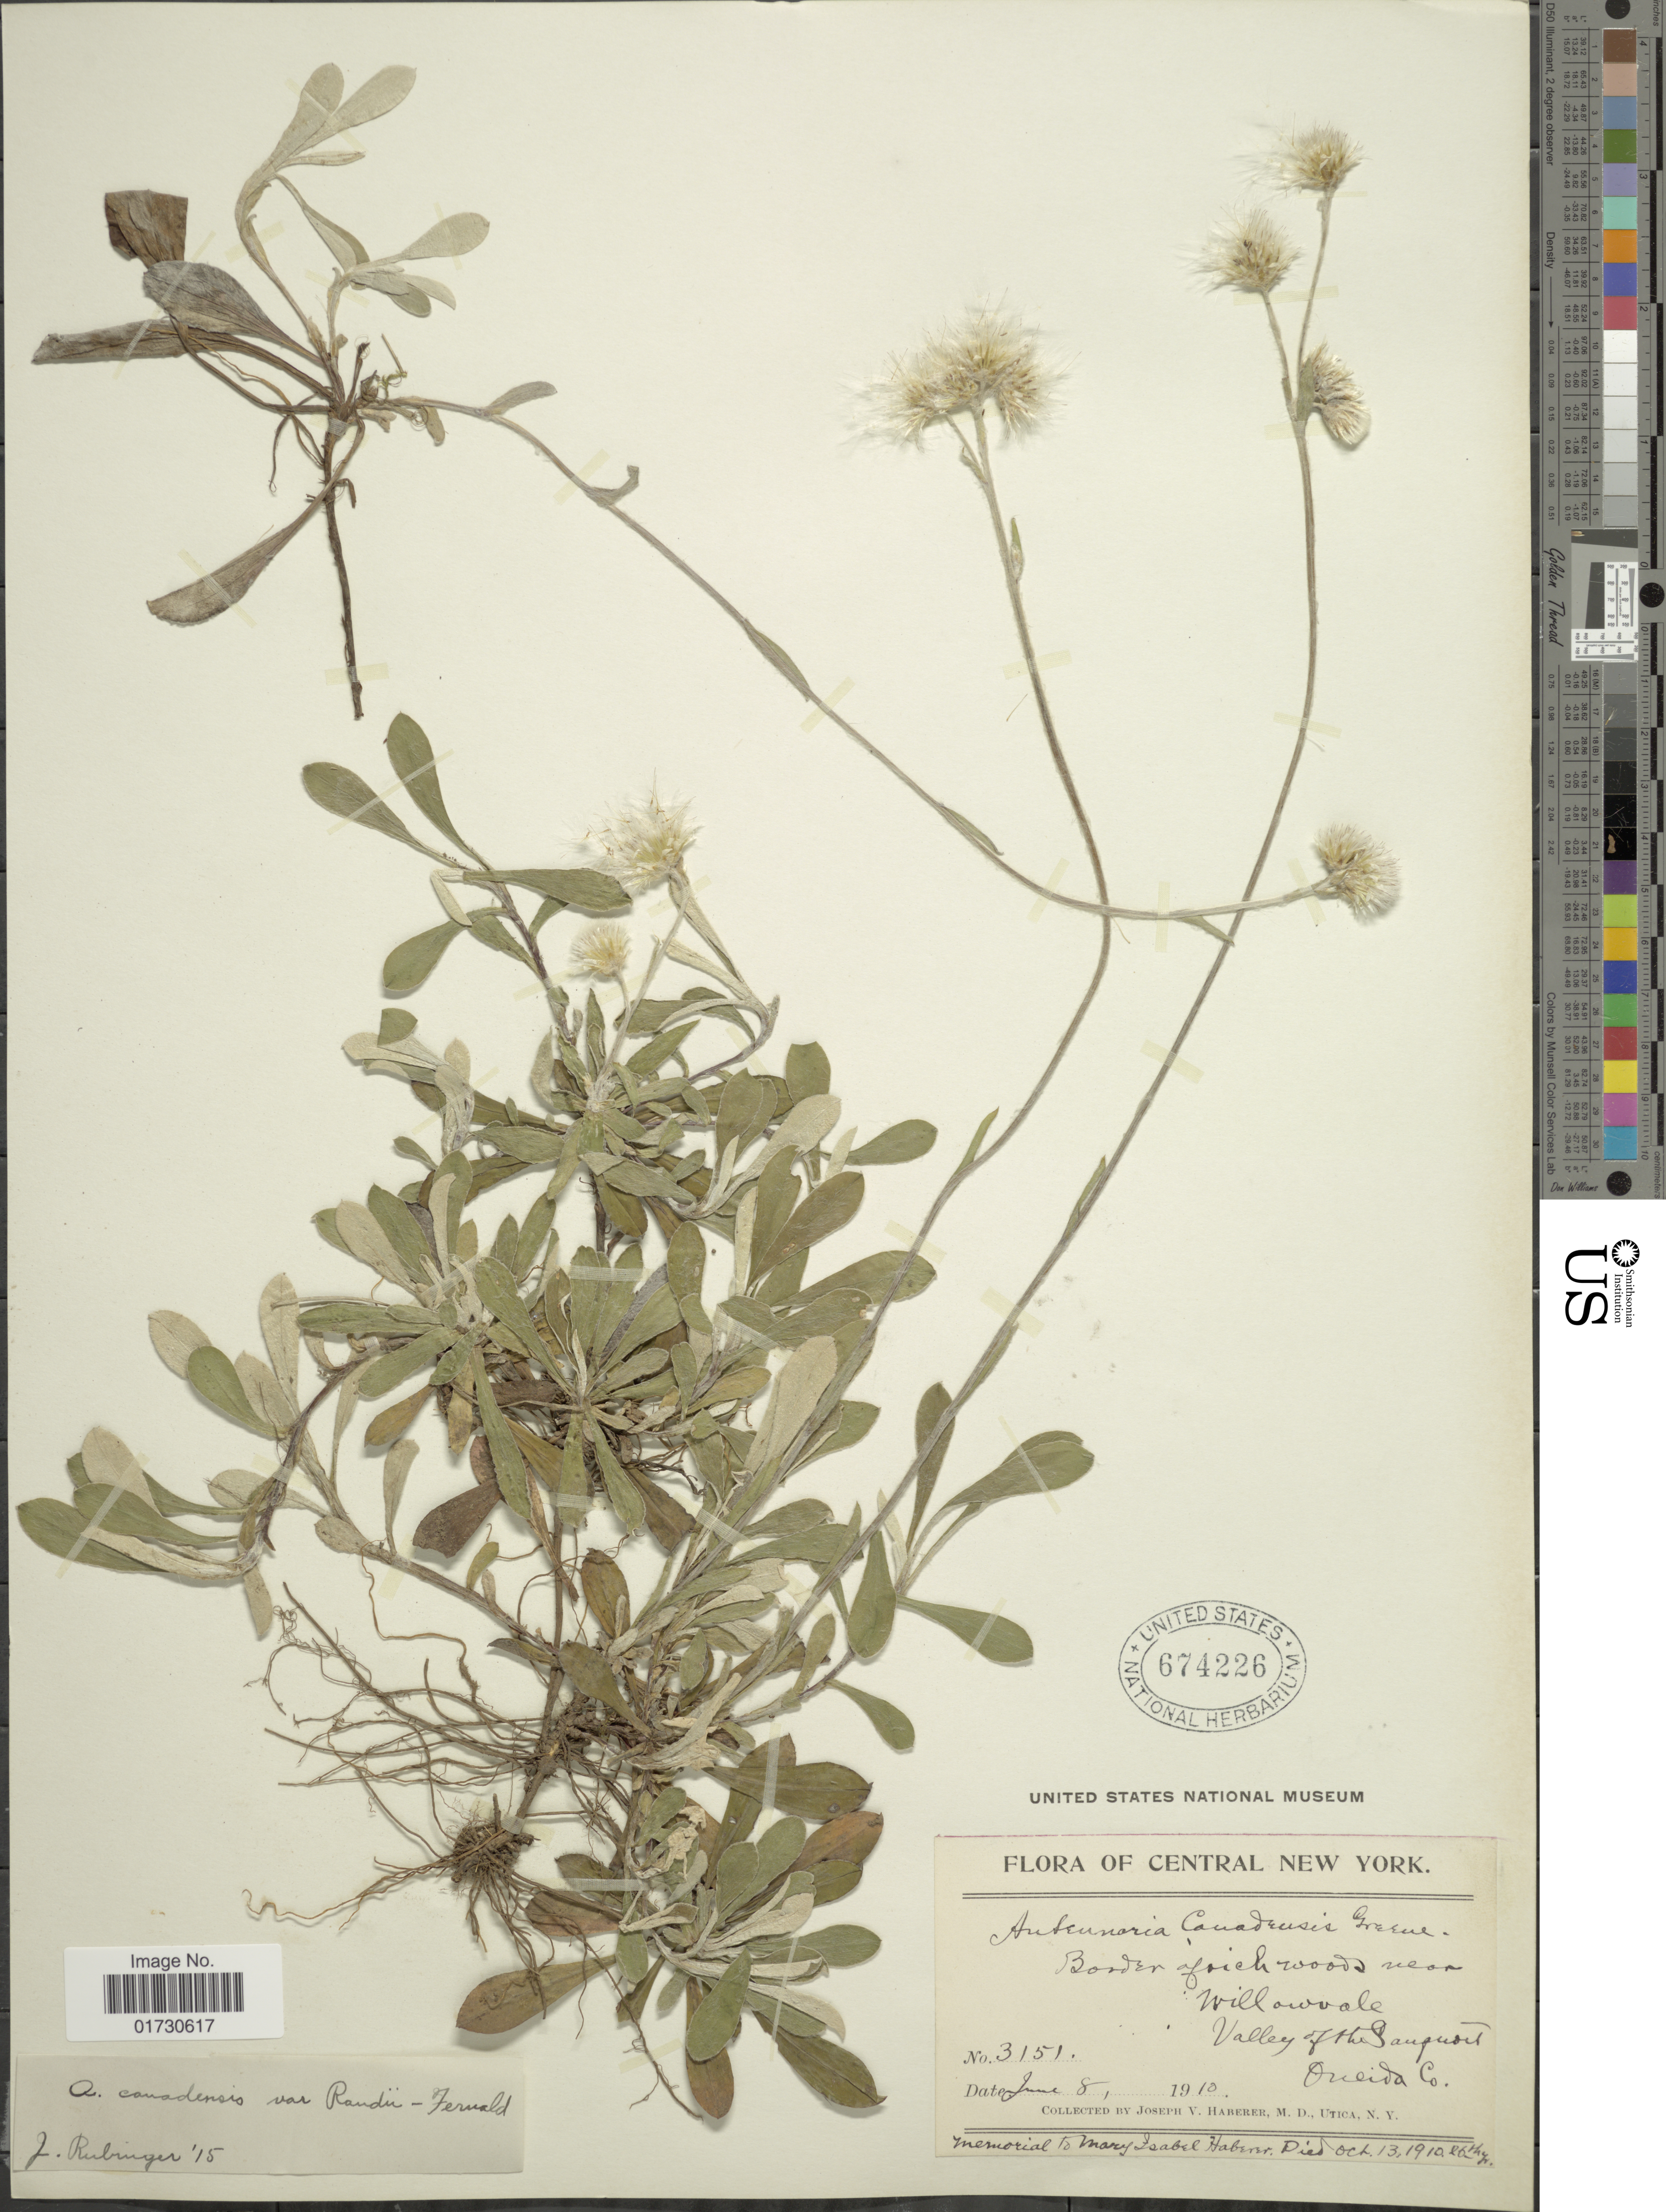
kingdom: Plantae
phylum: Tracheophyta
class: Magnoliopsida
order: Asterales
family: Asteraceae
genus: Antennaria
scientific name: Antennaria canadensis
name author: Greene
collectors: J. V. Haberer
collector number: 3151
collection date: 1910-06-08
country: United States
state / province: New York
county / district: Oneida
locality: Central New York, Border of rich woods near, Willowvale, Valley of the Samgnoit, Oneida Co.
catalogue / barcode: US 674226